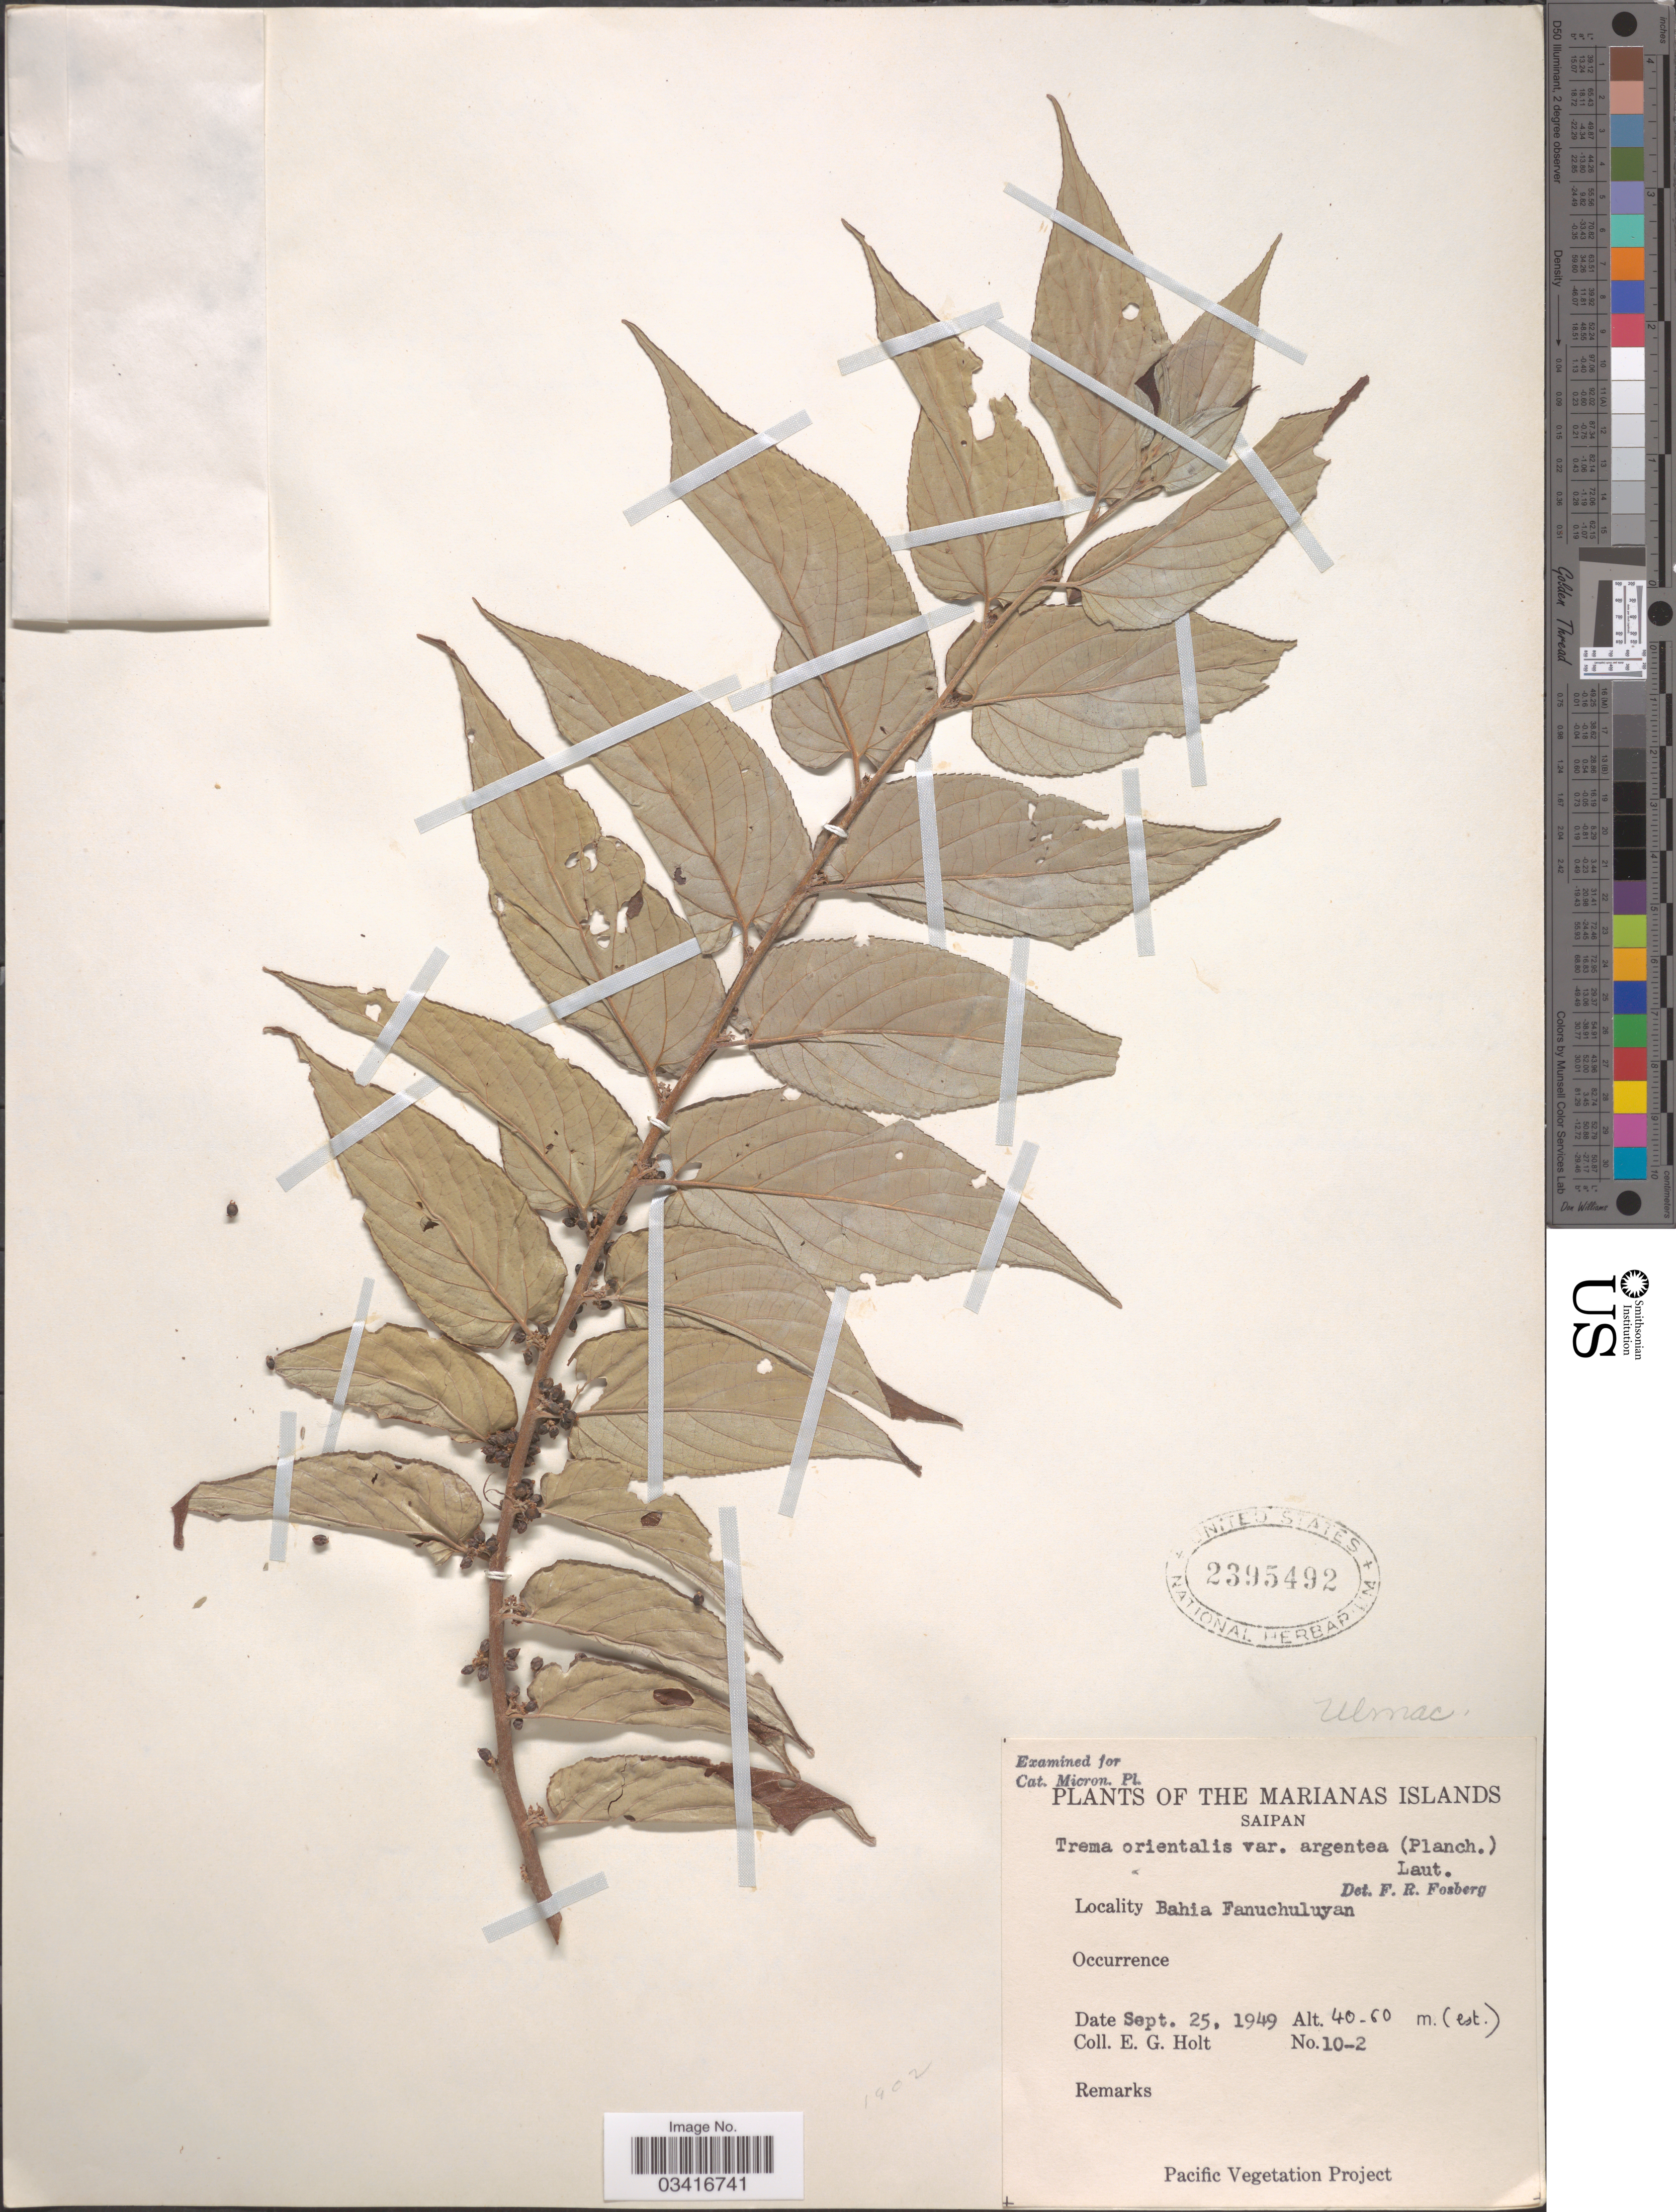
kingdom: Plantae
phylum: Tracheophyta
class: Magnoliopsida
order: Rosales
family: Cannabaceae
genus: Trema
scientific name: Trema orientale var. argentea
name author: (Planch.) Lauterb.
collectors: E. G. Holt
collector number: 10-2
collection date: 1949-09-25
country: Northern Mariana Islands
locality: Saipan. Bahia Fanuchuluyan.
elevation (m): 40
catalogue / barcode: US 2395492